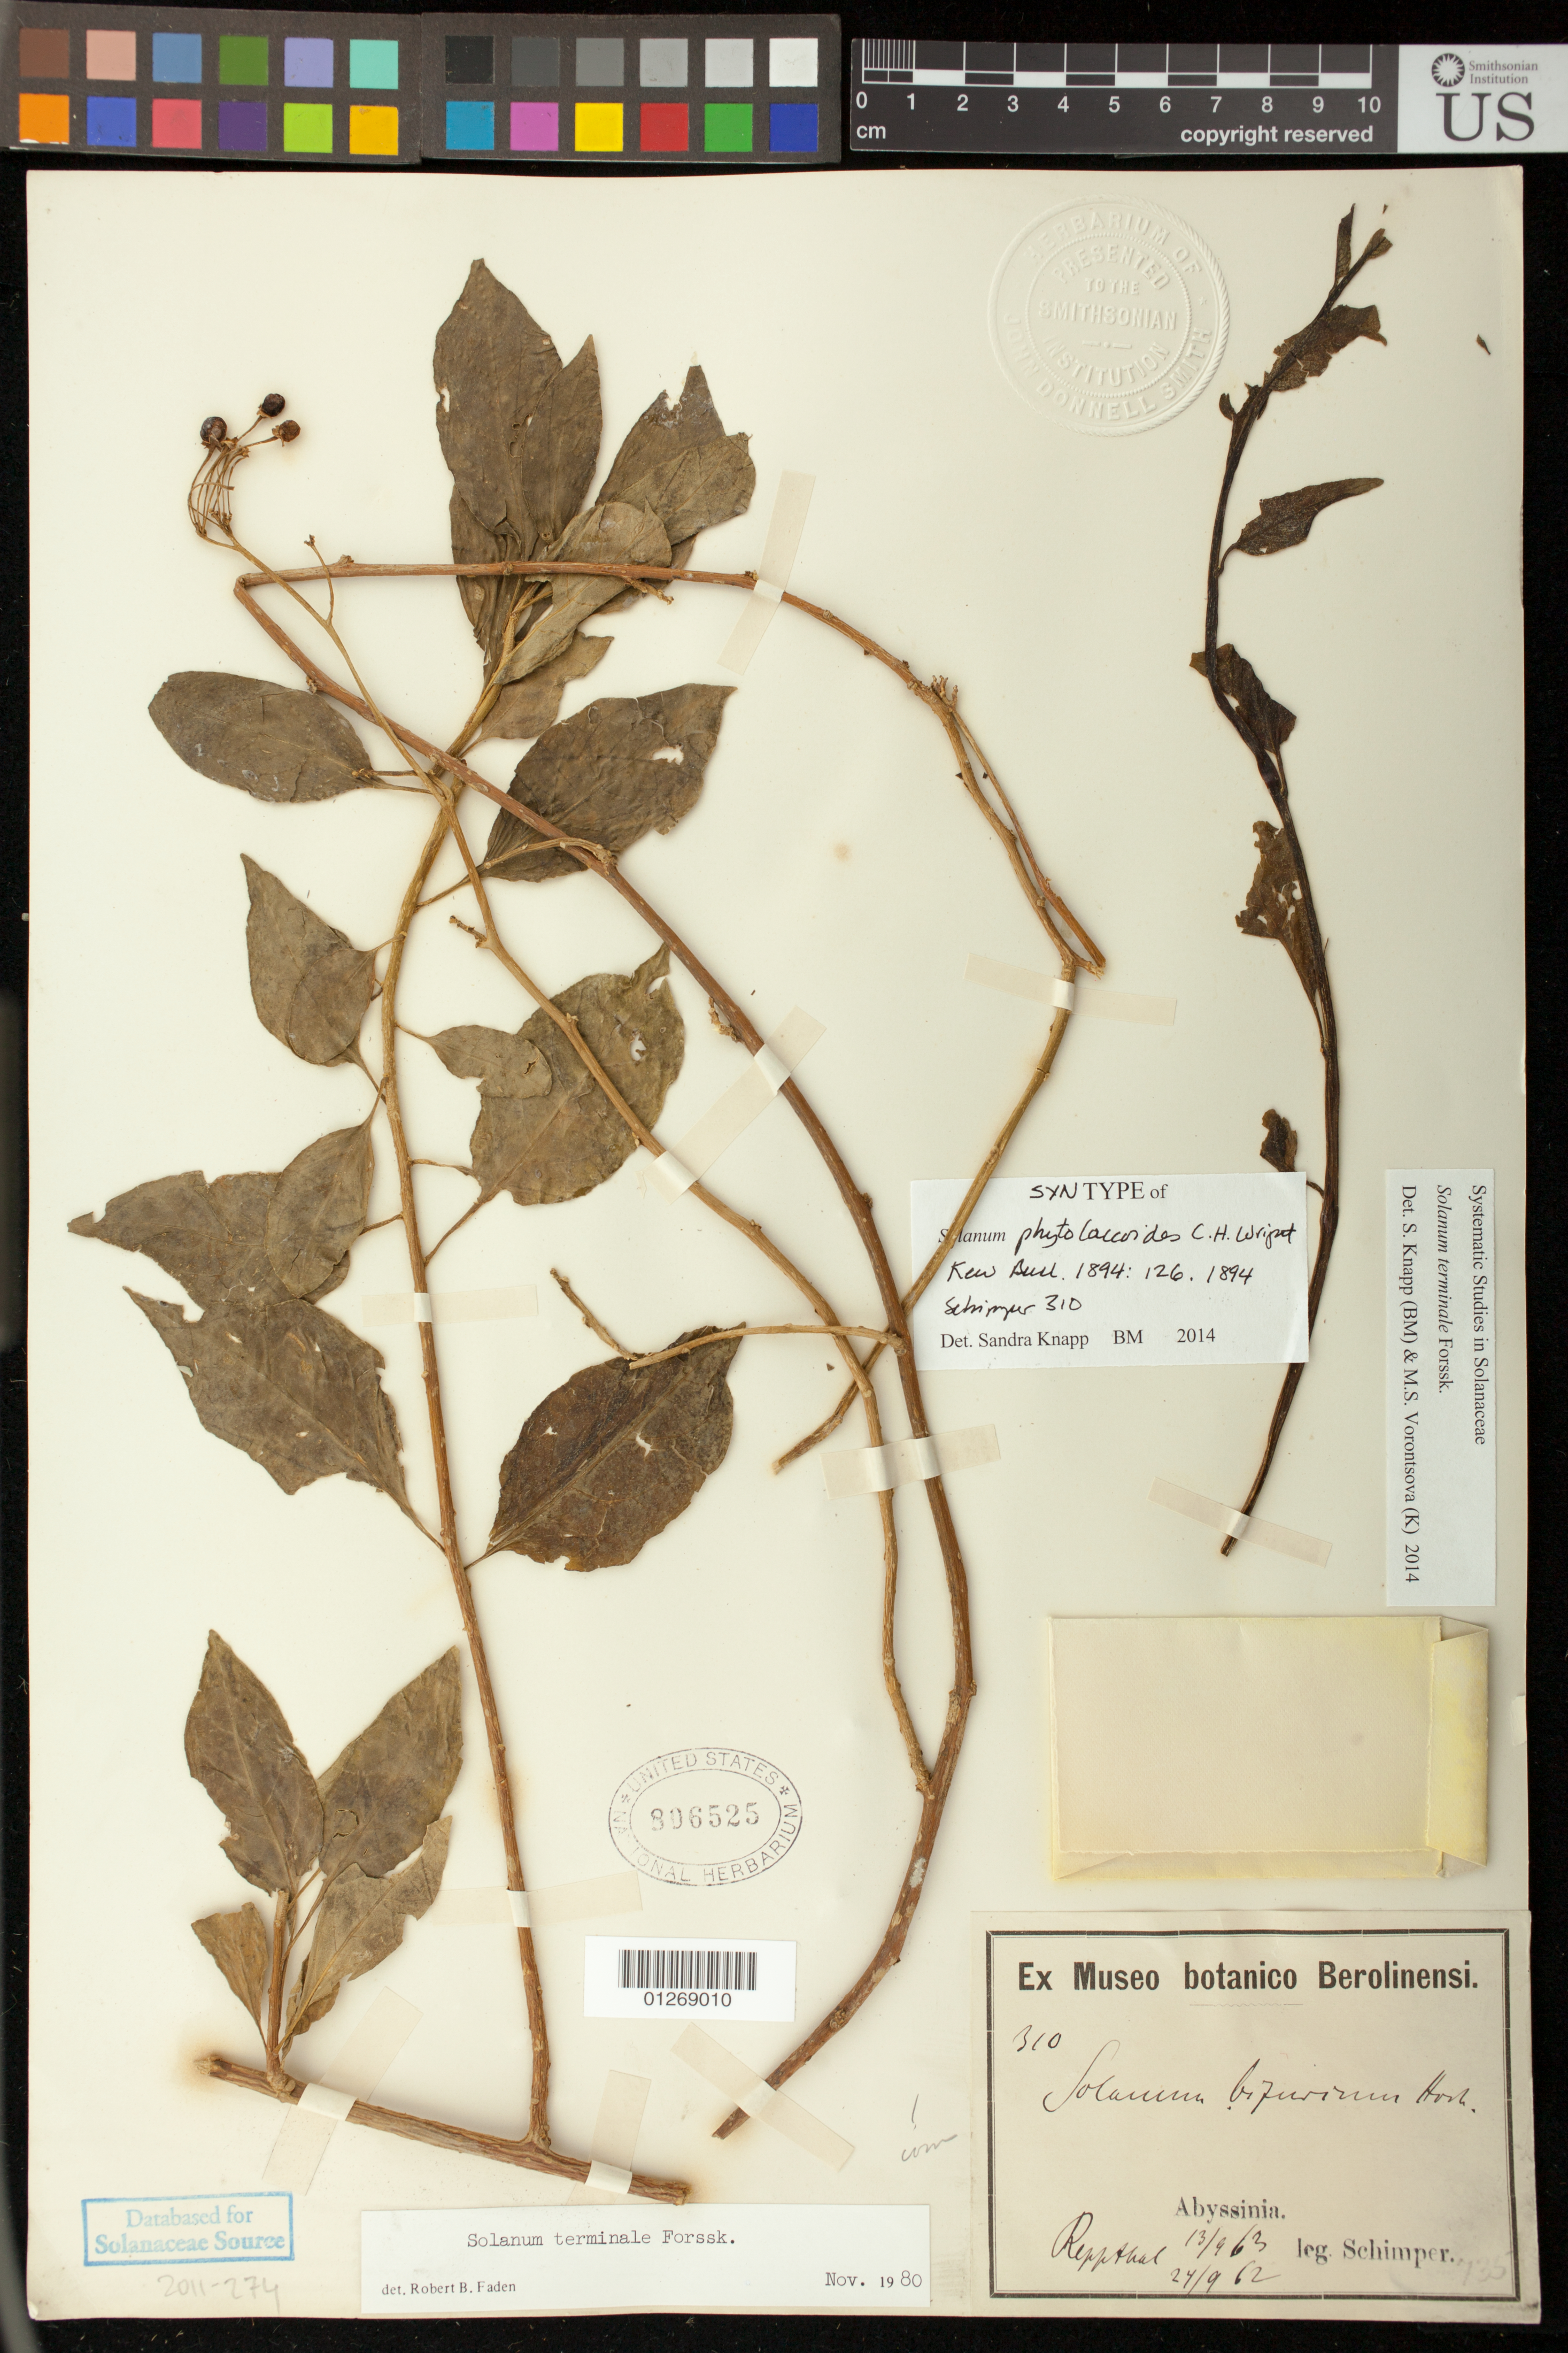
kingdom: Plantae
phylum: Tracheophyta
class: Magnoliopsida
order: Solanales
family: Solanaceae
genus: Solanum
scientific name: Solanum phytolaccoides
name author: C.H. Wright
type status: Isosyntype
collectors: G. W. Schimper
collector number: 310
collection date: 1862-09-24,1863-09-13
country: Ethiopia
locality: Abyssinia. Repthall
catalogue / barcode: US 806525